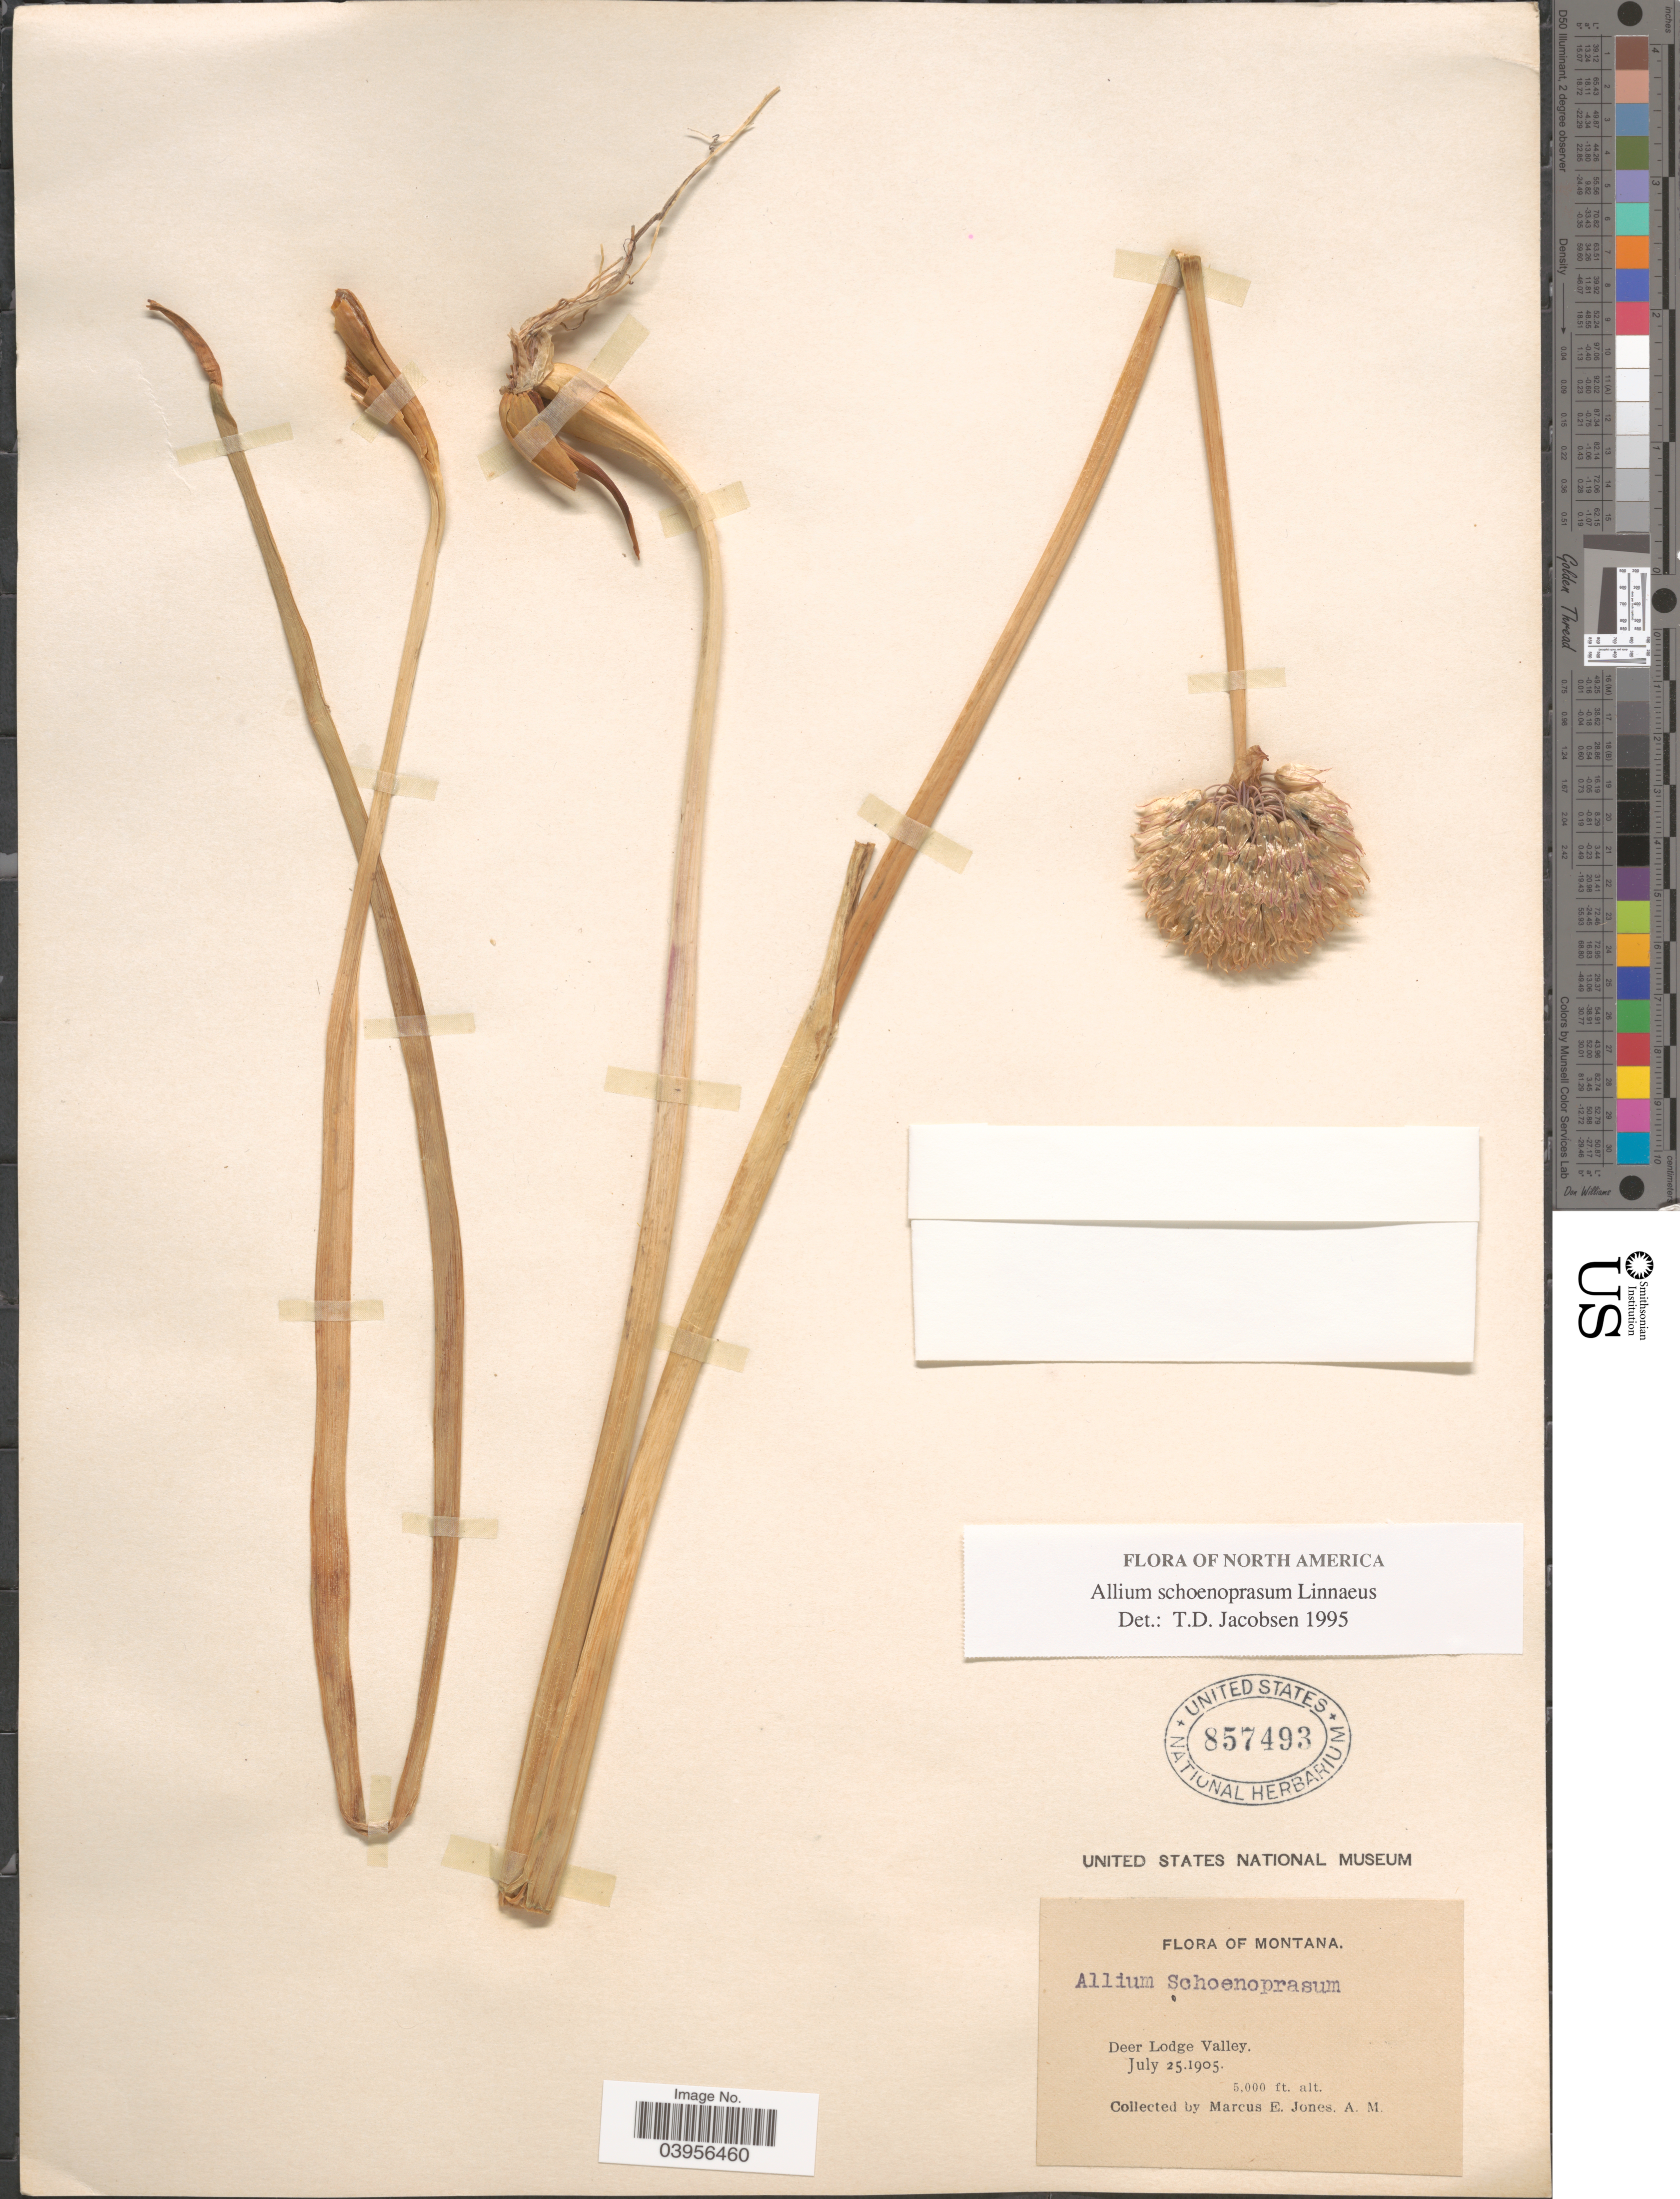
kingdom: Plantae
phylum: Tracheophyta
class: Liliopsida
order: Asparagales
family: Amaryllidaceae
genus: Allium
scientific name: Allium schoenoprasum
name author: L.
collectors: M. E. Jones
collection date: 1905-07-25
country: United States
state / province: Montana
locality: Deer Lodge Valley.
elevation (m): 1524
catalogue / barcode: US 857493